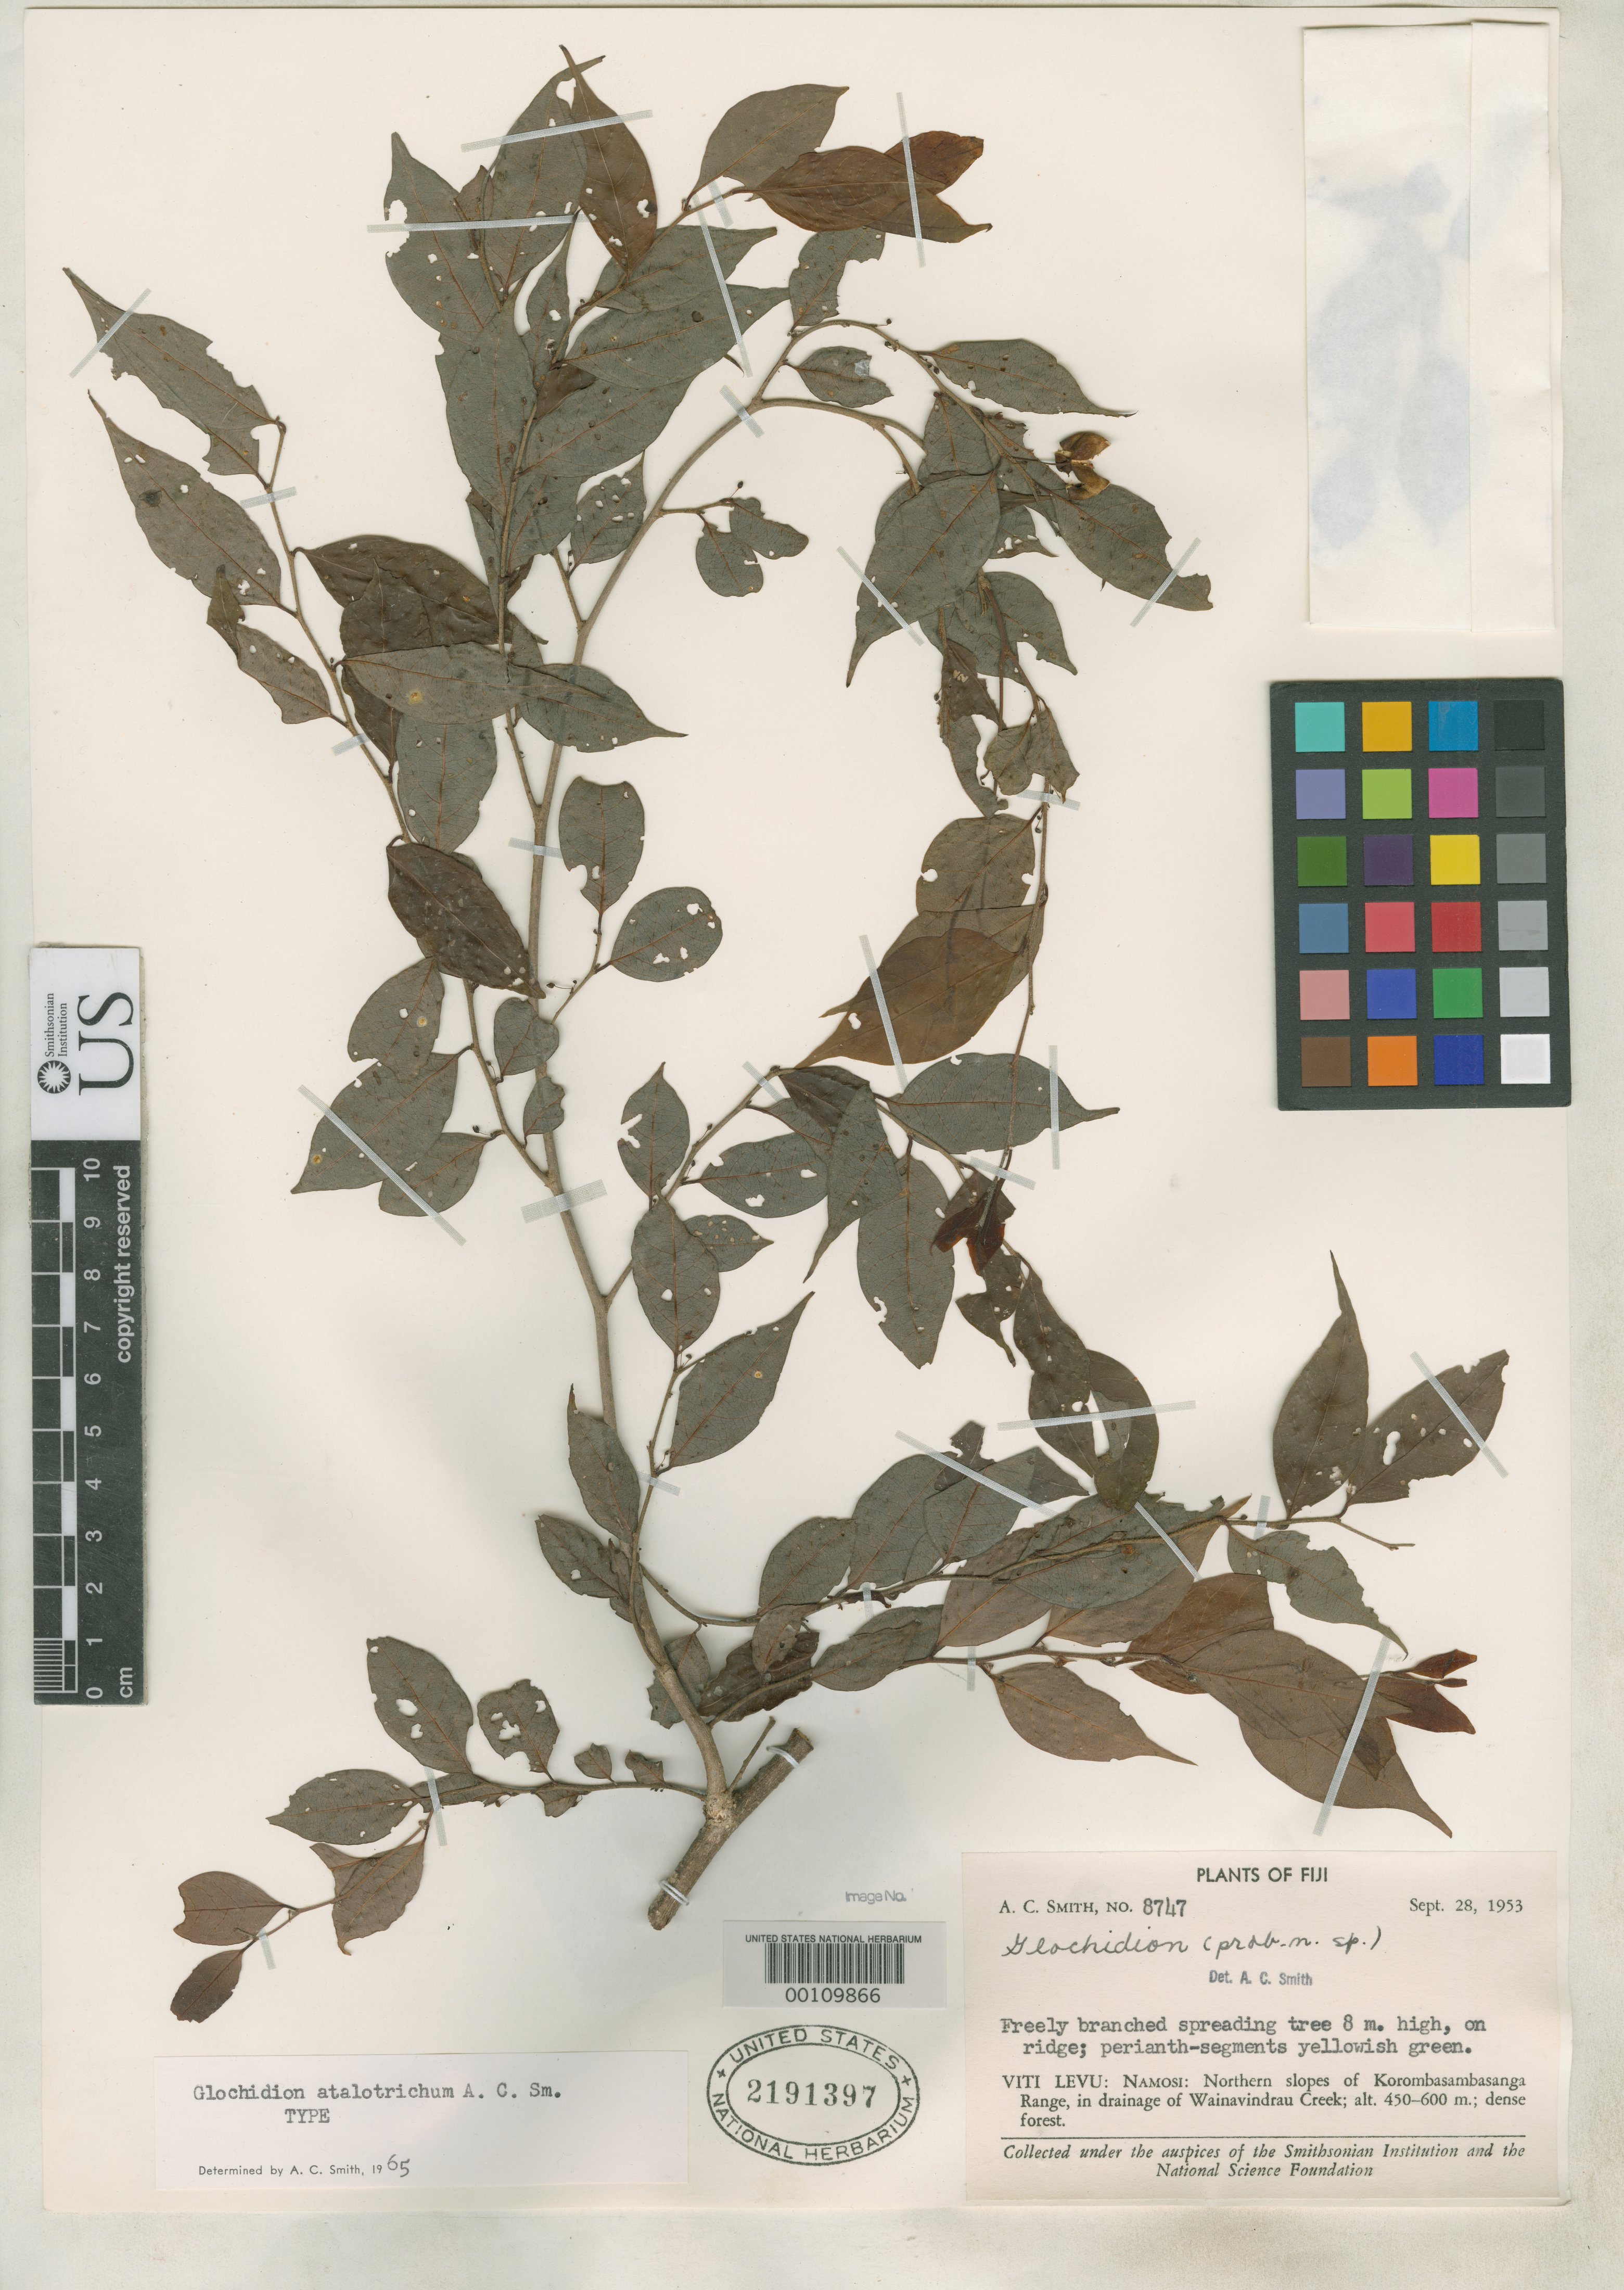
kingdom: Plantae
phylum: Tracheophyta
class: Magnoliopsida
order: Malpighiales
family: Phyllanthaceae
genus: Glochidion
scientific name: Glochidion atalotrichum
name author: A.C. Sm.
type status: Holotype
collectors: A. C. Smith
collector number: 8747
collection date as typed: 28 Sep 1953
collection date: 1953-09-28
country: Fiji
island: Viti Levu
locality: Namosi, northern Korombqsambasanga Range, drainage of Wainavindra Creek. [Viti Levu Group]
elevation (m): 450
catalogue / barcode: US 2191397